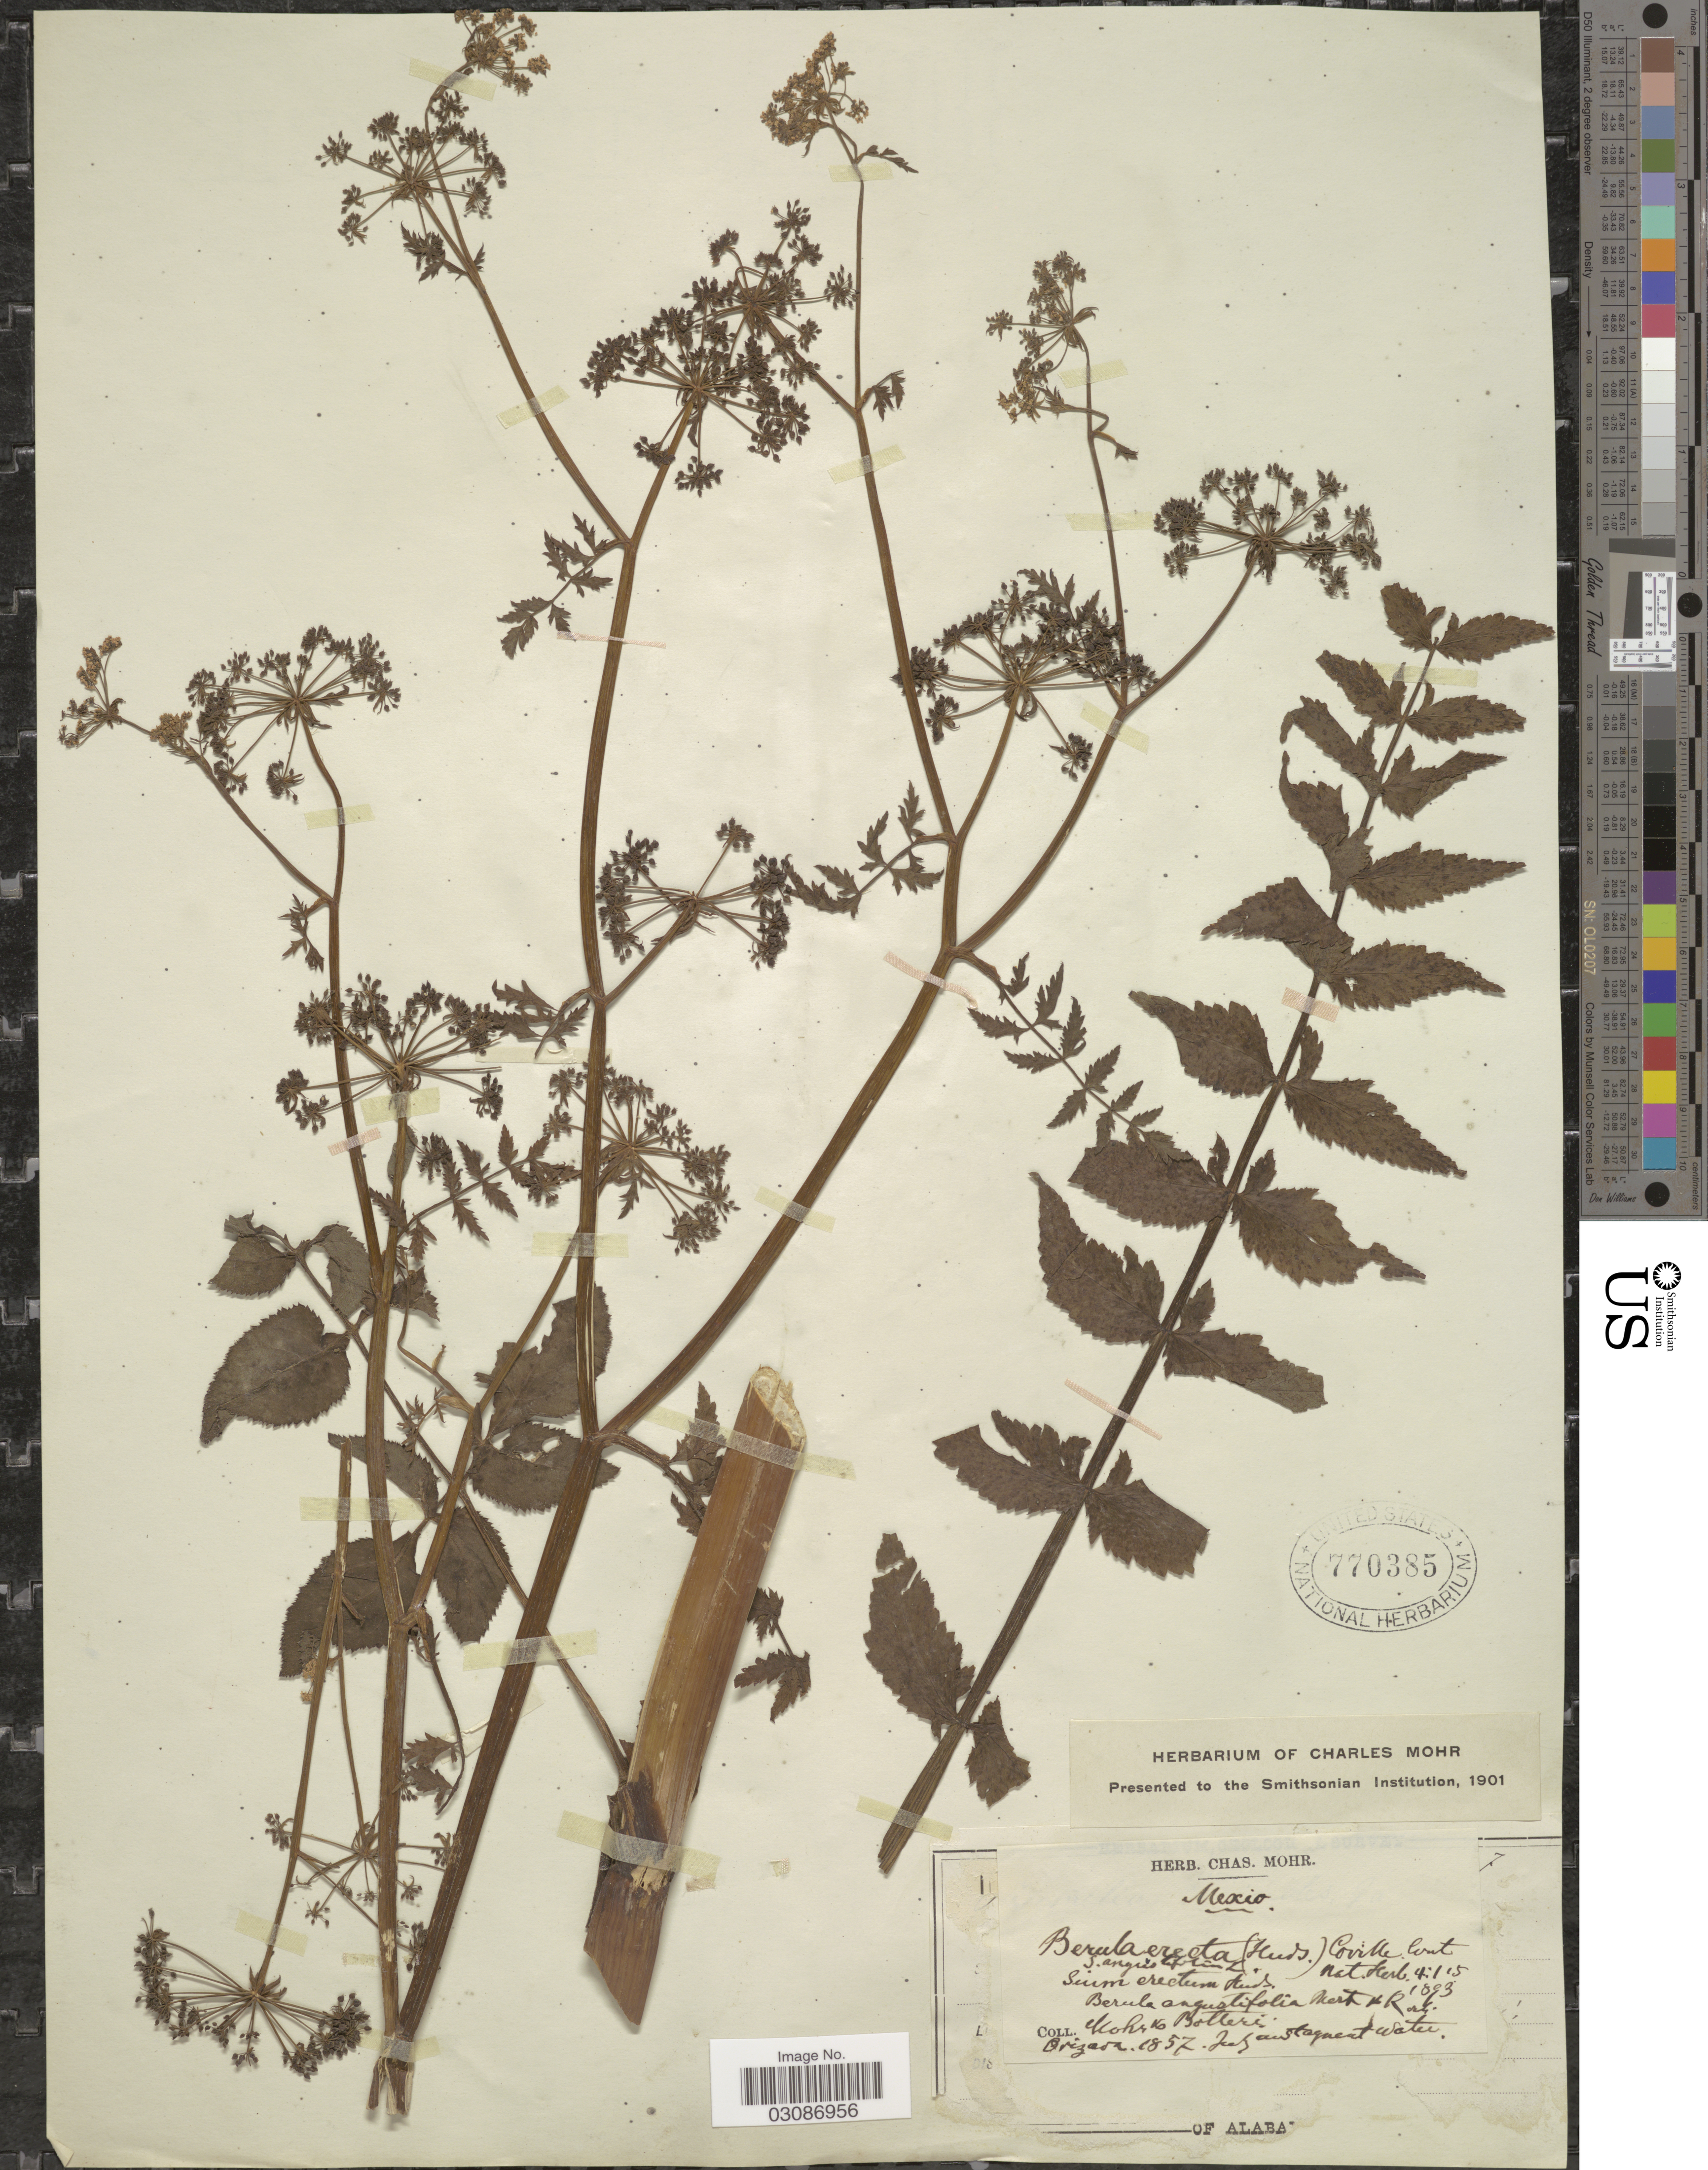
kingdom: Plantae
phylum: Tracheophyta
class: Magnoliopsida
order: Apiales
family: Apiaceae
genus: Berula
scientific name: Berula erecta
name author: (Huds.) Coville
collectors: Mohr, C. T. (herbarium) & -. Botteri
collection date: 1857-07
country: Mexico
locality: Orizava.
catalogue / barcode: US 770385